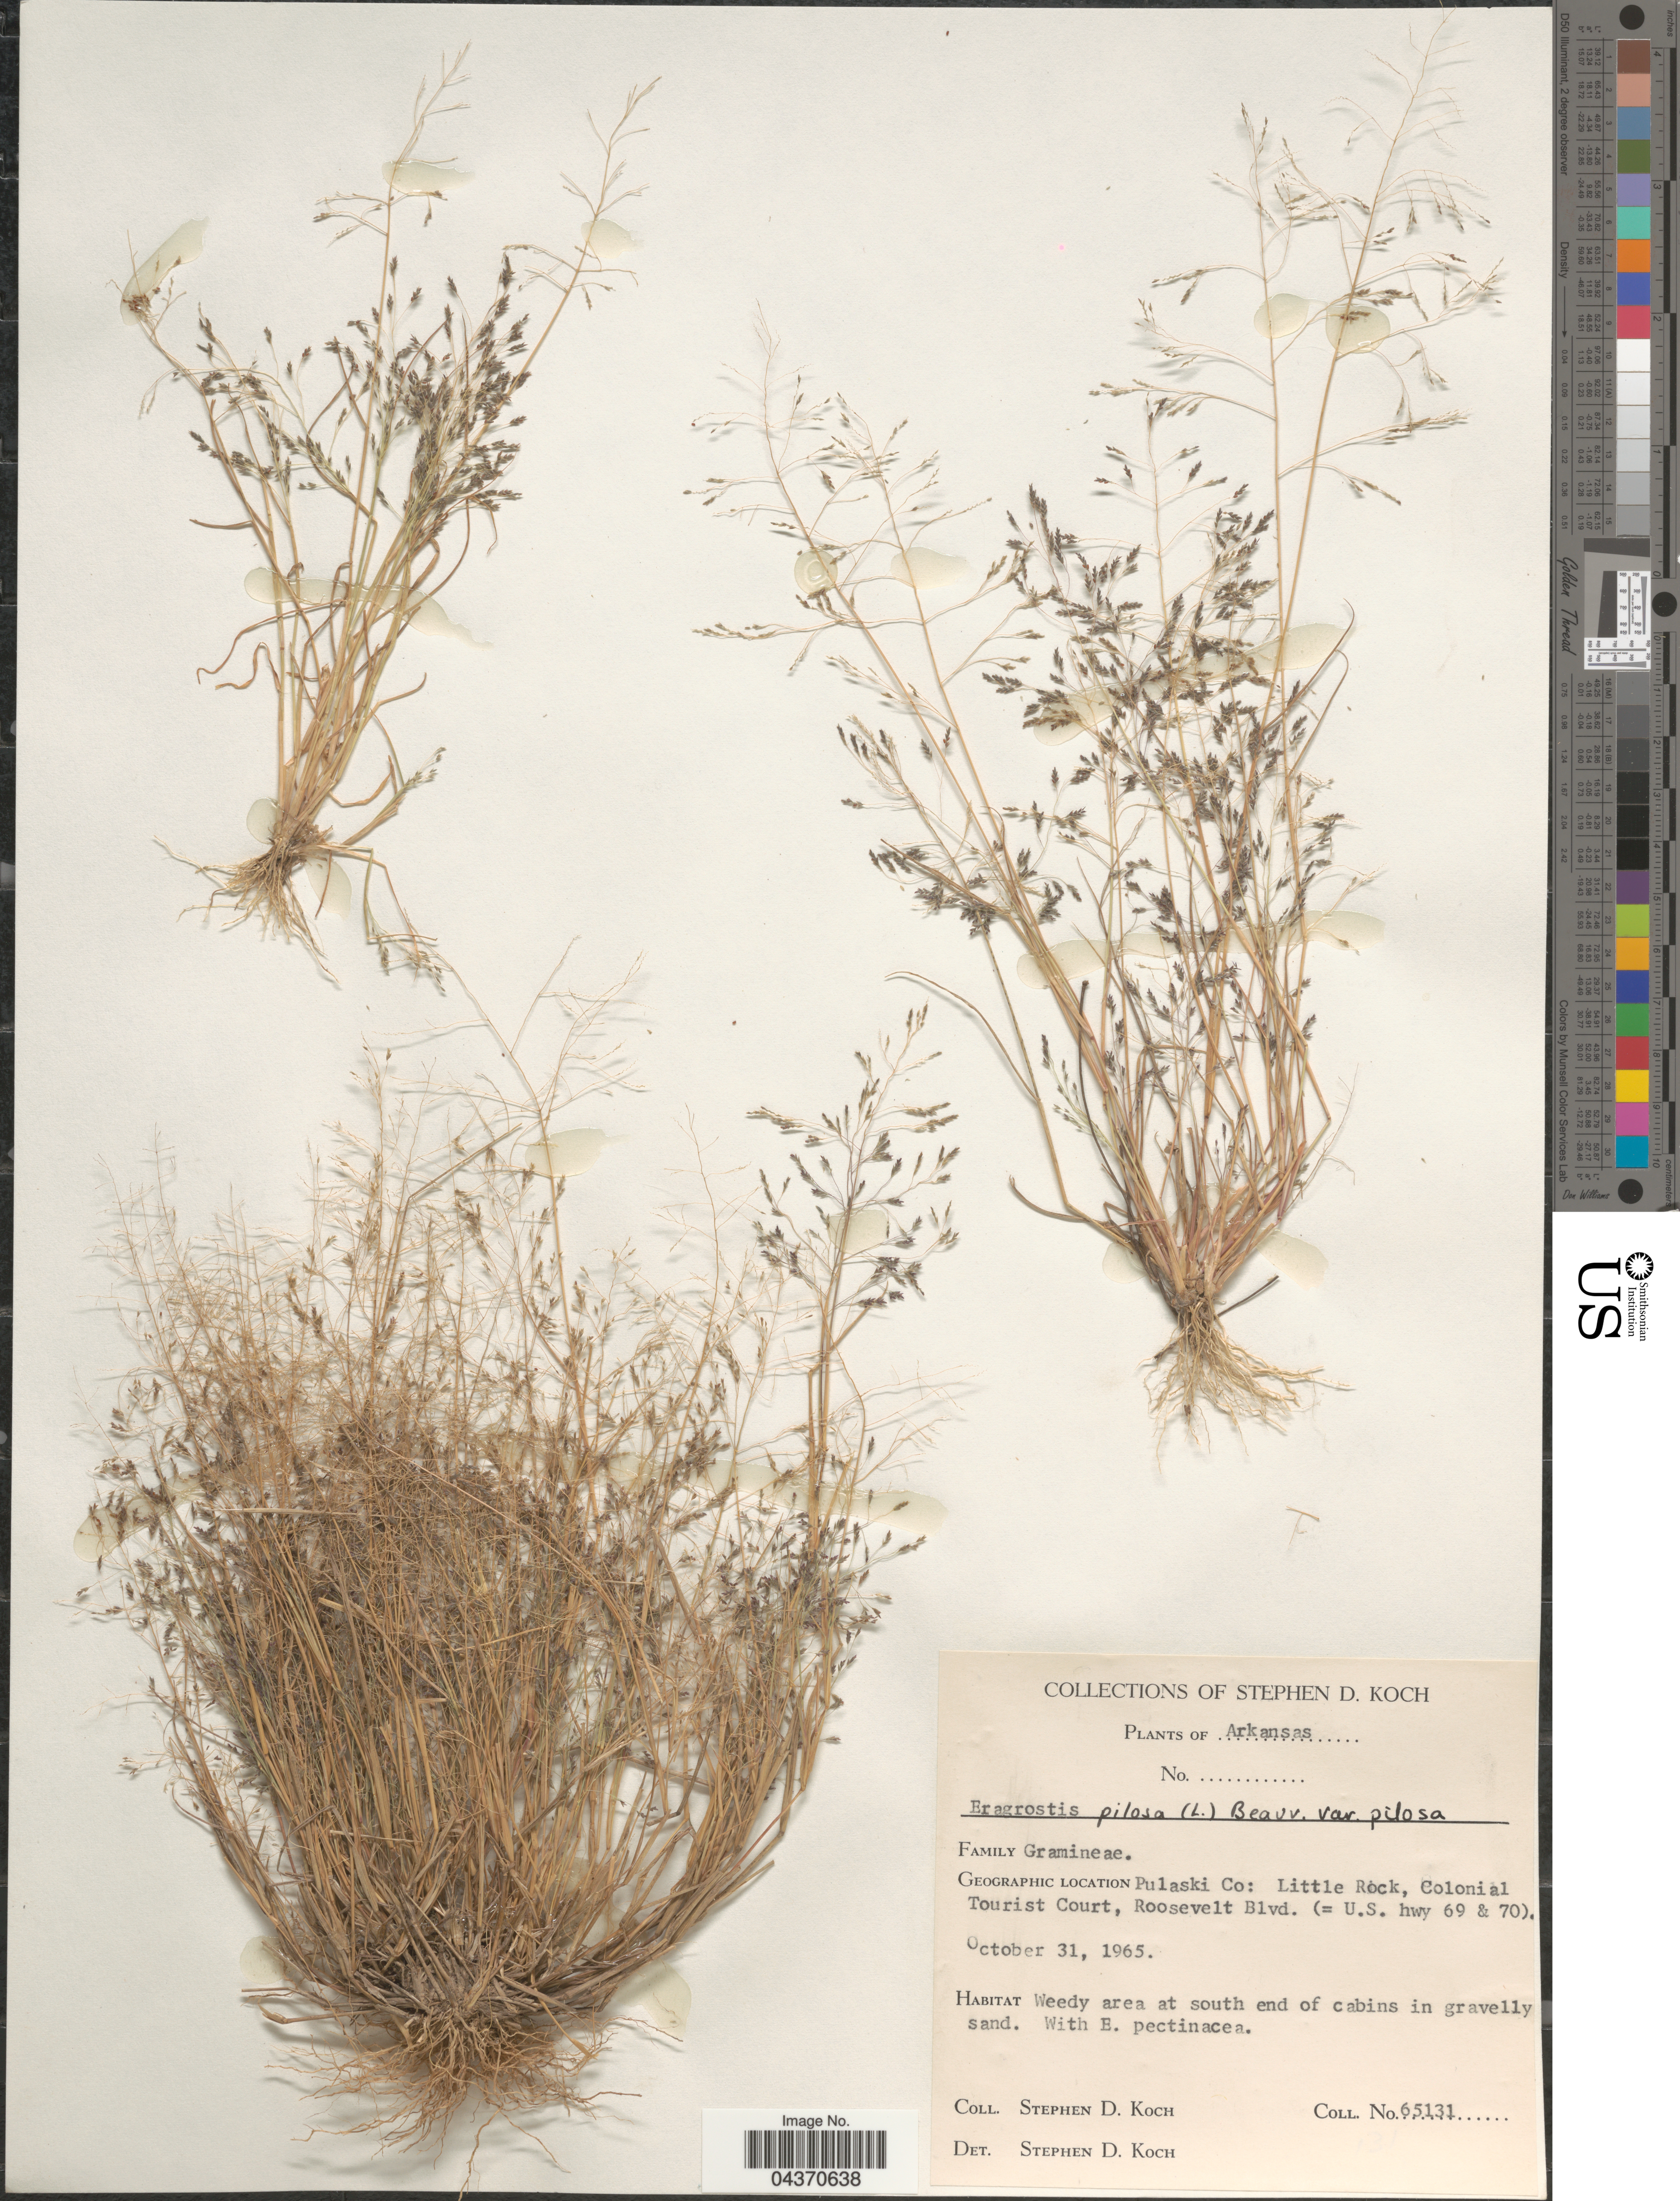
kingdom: Plantae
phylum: Tracheophyta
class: Liliopsida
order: Poales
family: Poaceae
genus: Eragrostis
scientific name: Eragrostis pilosa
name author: (L.) P. Beauv.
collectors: S. D. Koch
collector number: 65131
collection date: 1965-10-31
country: United States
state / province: Arkansas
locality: Pulaski Co: Little Rock, Colonial Tourist Court, Roosevelt Blvd. (=U.S. hwy 69 & 70).